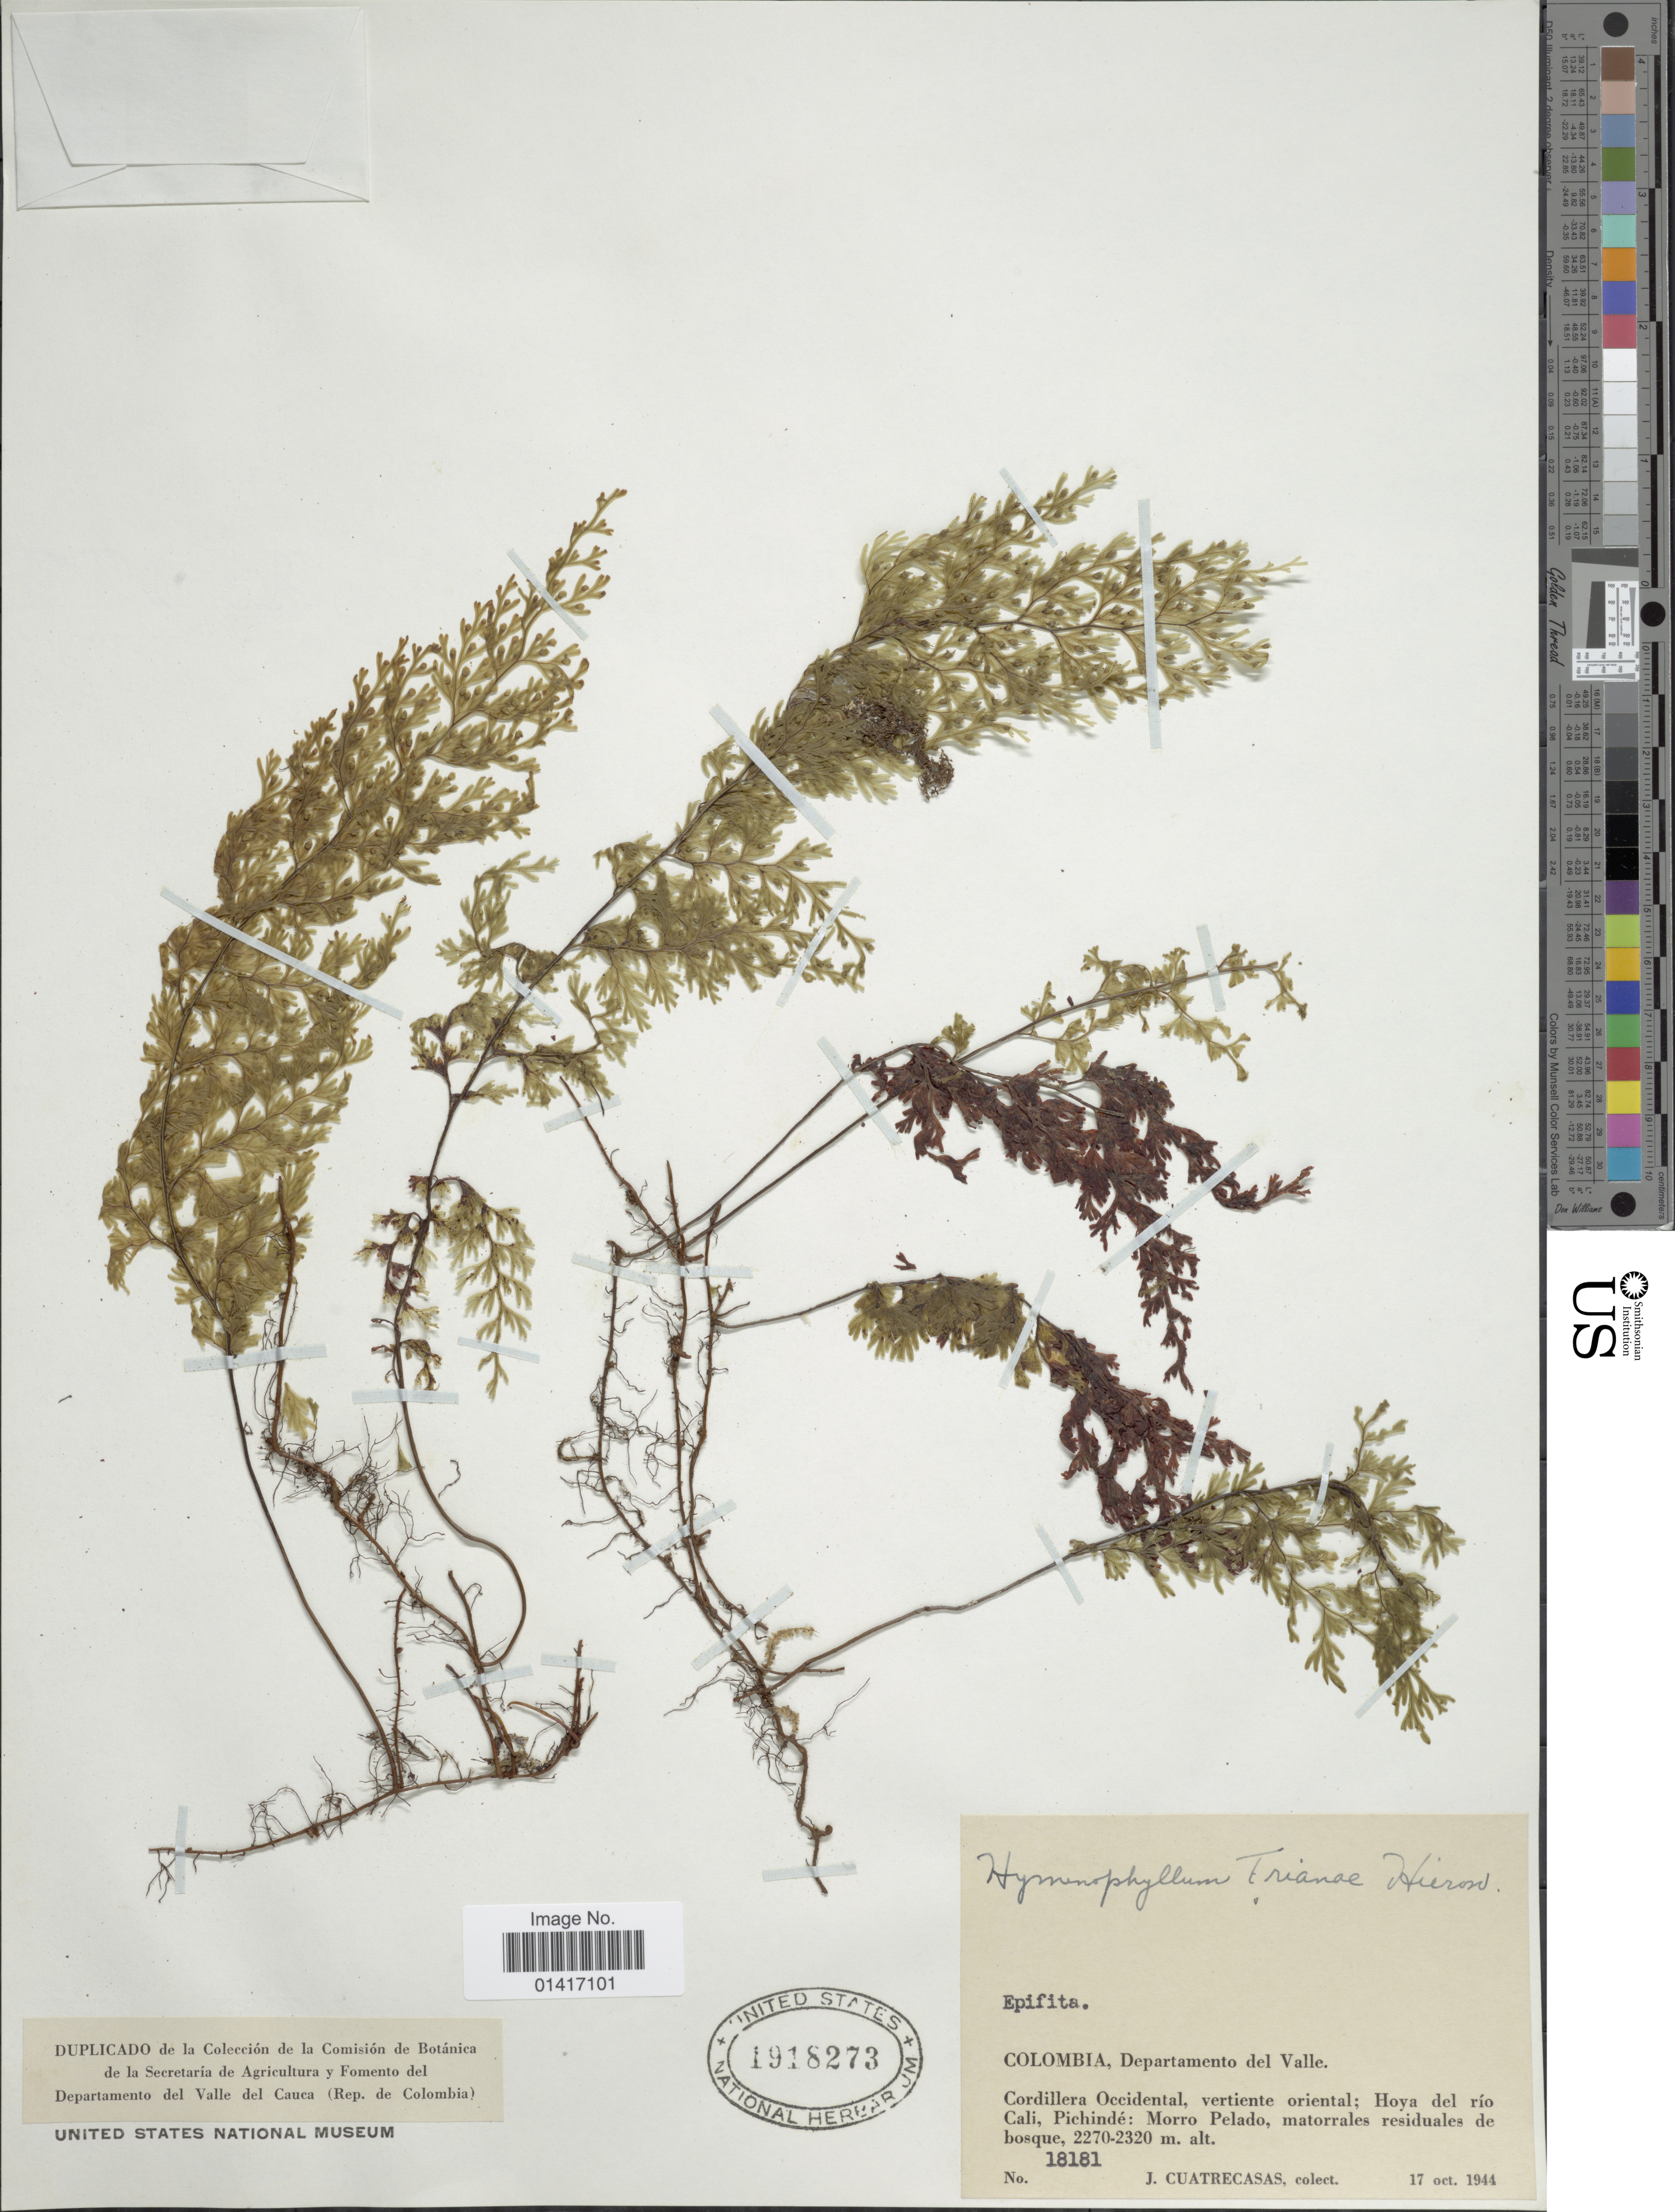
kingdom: Plantae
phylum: Tracheophyta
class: Polypodiopsida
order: Hymenophyllales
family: Hymenophyllaceae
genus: Hymenophyllum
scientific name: Hymenophyllum trianae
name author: (Hieron.)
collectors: J. Cuatrecasas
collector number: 18181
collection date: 1944-10-17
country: Colombia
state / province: Valle del Cauca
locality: Departamento del Valle. Cordillera Occidental, vertiente oriental; Hoya del río Cali, Pichindé: Morro Pelado, matorrales residuales de bosque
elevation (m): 2270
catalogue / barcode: US 1918273